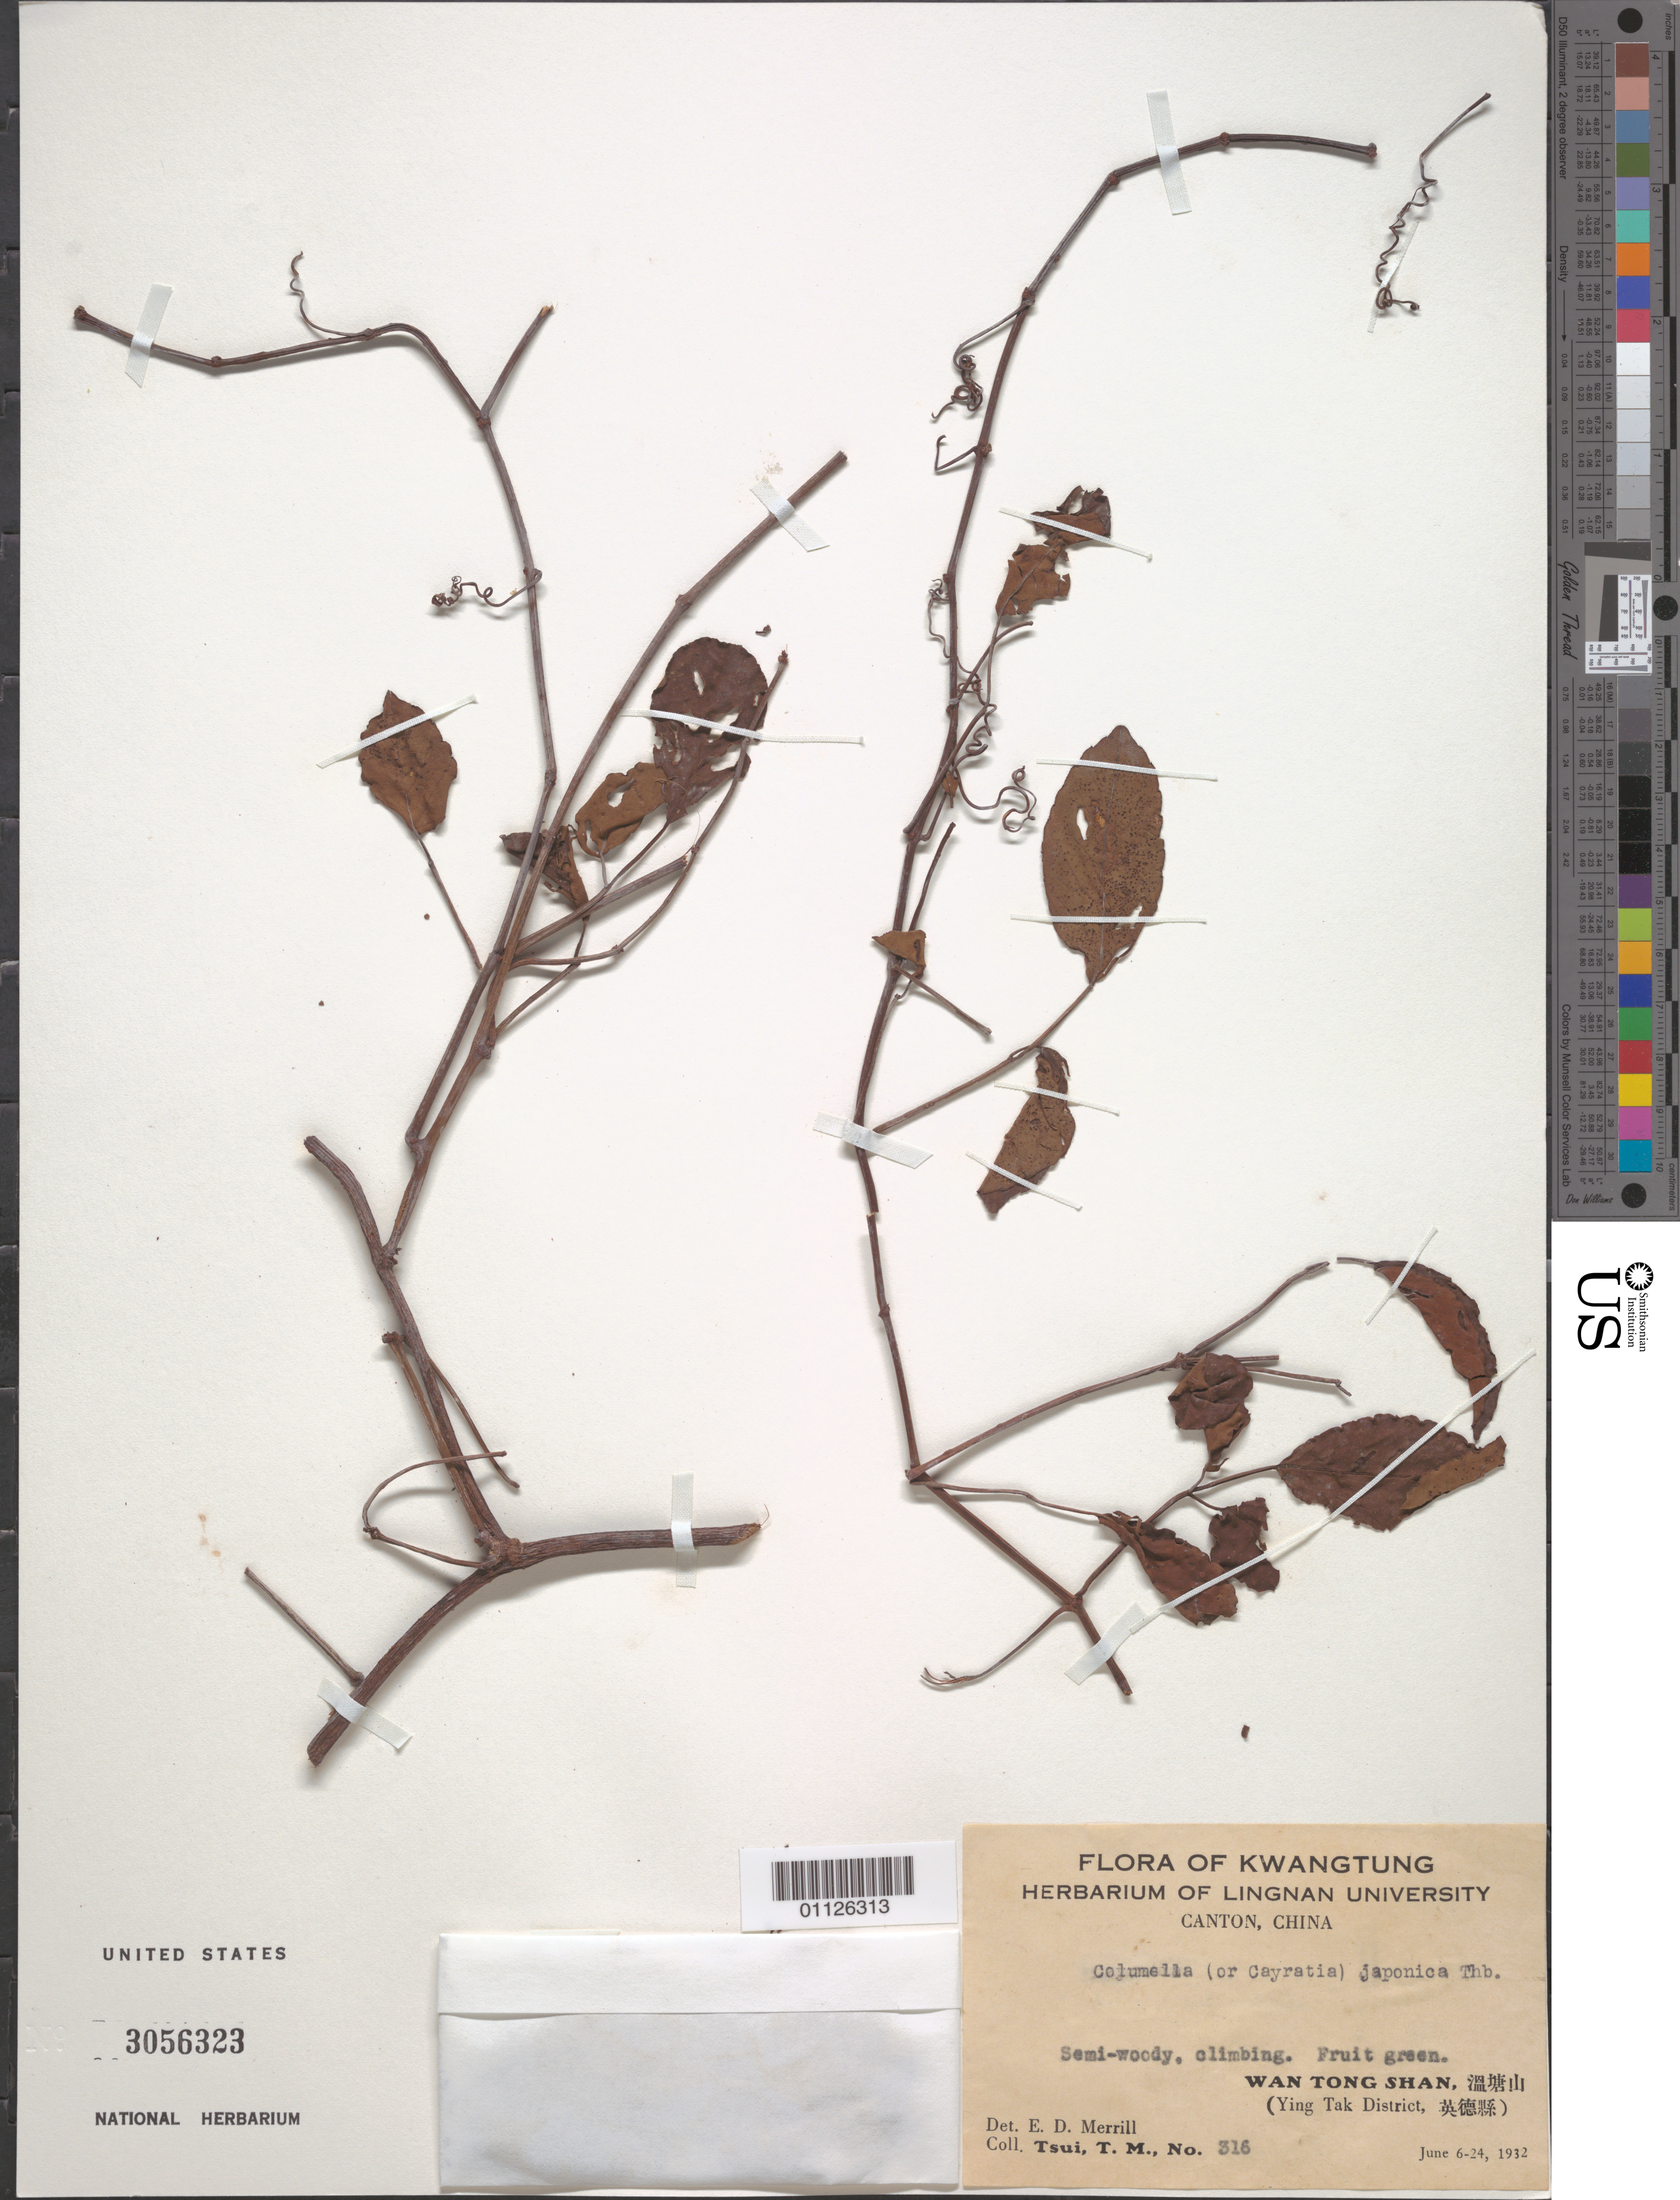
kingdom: Plantae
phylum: Tracheophyta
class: Magnoliopsida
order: Vitales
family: Vitaceae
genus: Causonis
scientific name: Causonis japonica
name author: (Thunb.) Raf.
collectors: T. Tsui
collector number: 316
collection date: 1932-06-06/1932-06-24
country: China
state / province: Guangdong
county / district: Ying Tak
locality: Wan Tong Shan.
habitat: Semi-woody, climbing.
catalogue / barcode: US 3056323